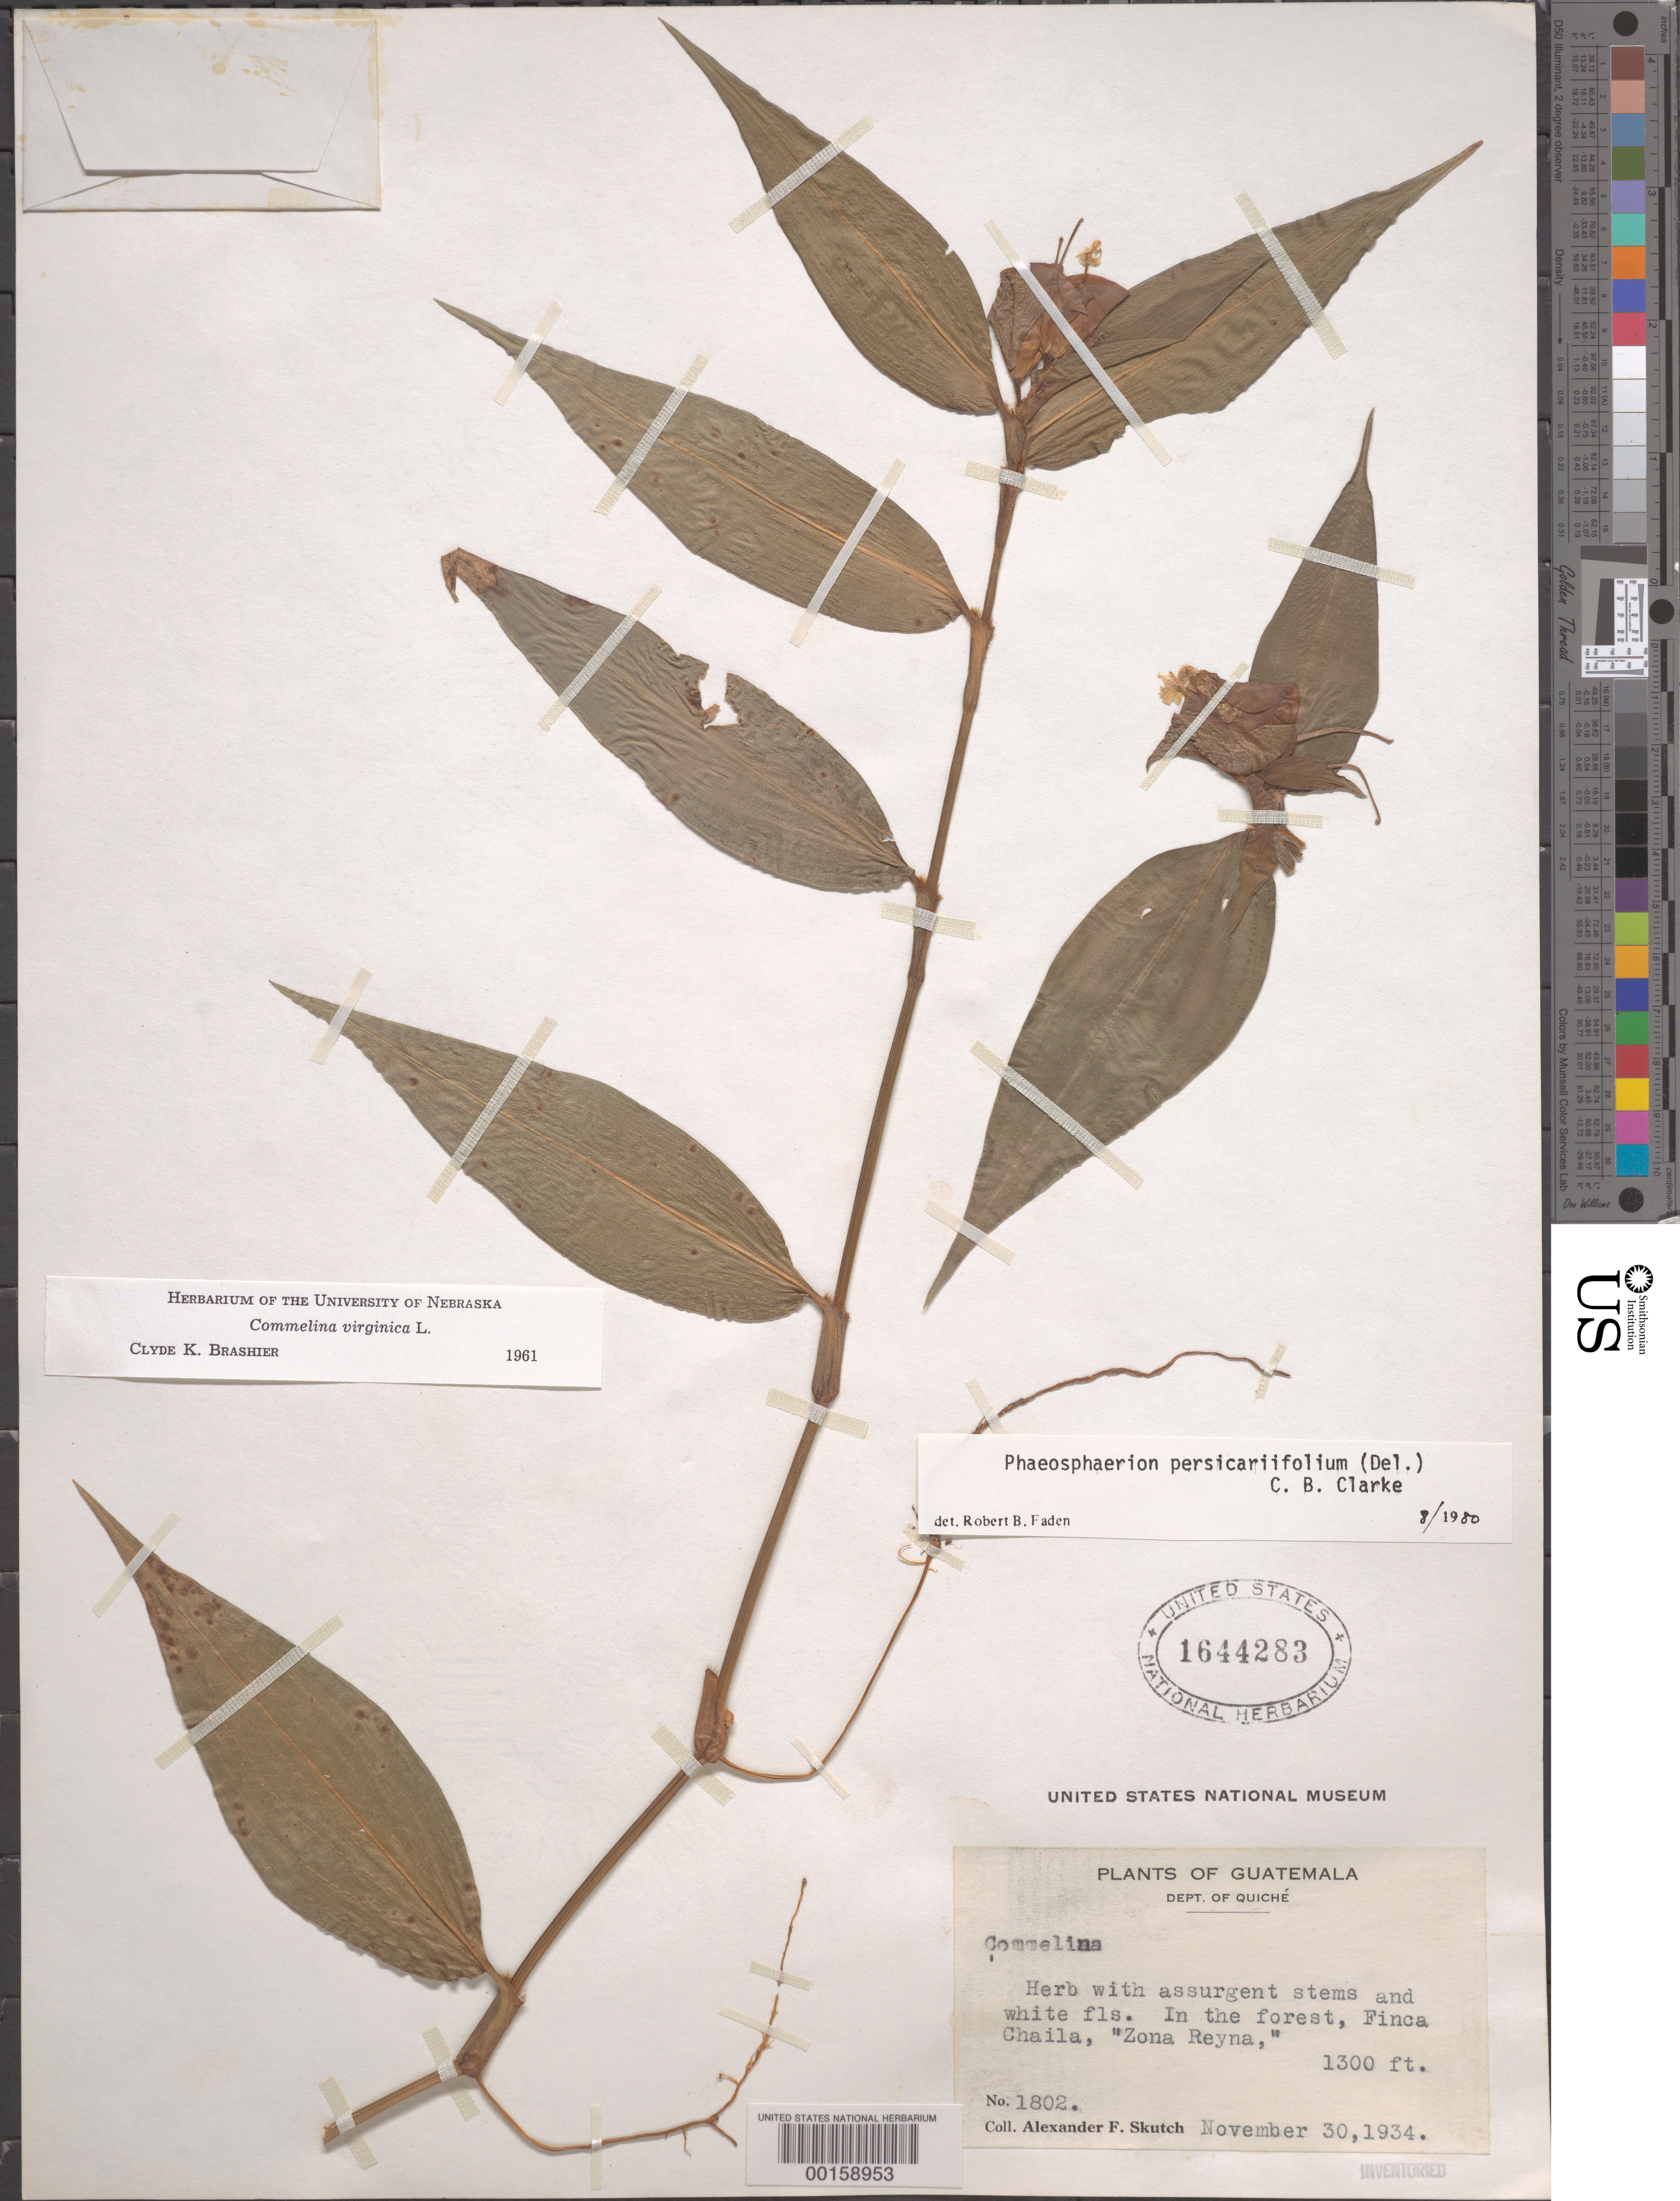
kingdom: Plantae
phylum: Tracheophyta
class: Liliopsida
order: Commelinales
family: Commelinaceae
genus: Commelina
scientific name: Commelina rufipes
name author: Seub.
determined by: Faden, Robert B., (US), Smithsonian Institution - National Museum of Natural History (UNITED STATES)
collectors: A. F. Skutch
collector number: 802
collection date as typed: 30 Nov 1934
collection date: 1934-11-30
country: Guatemala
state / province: El Quiché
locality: Finca Chaila, "Zona Reyna"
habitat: Forest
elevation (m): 397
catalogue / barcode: US 1644283